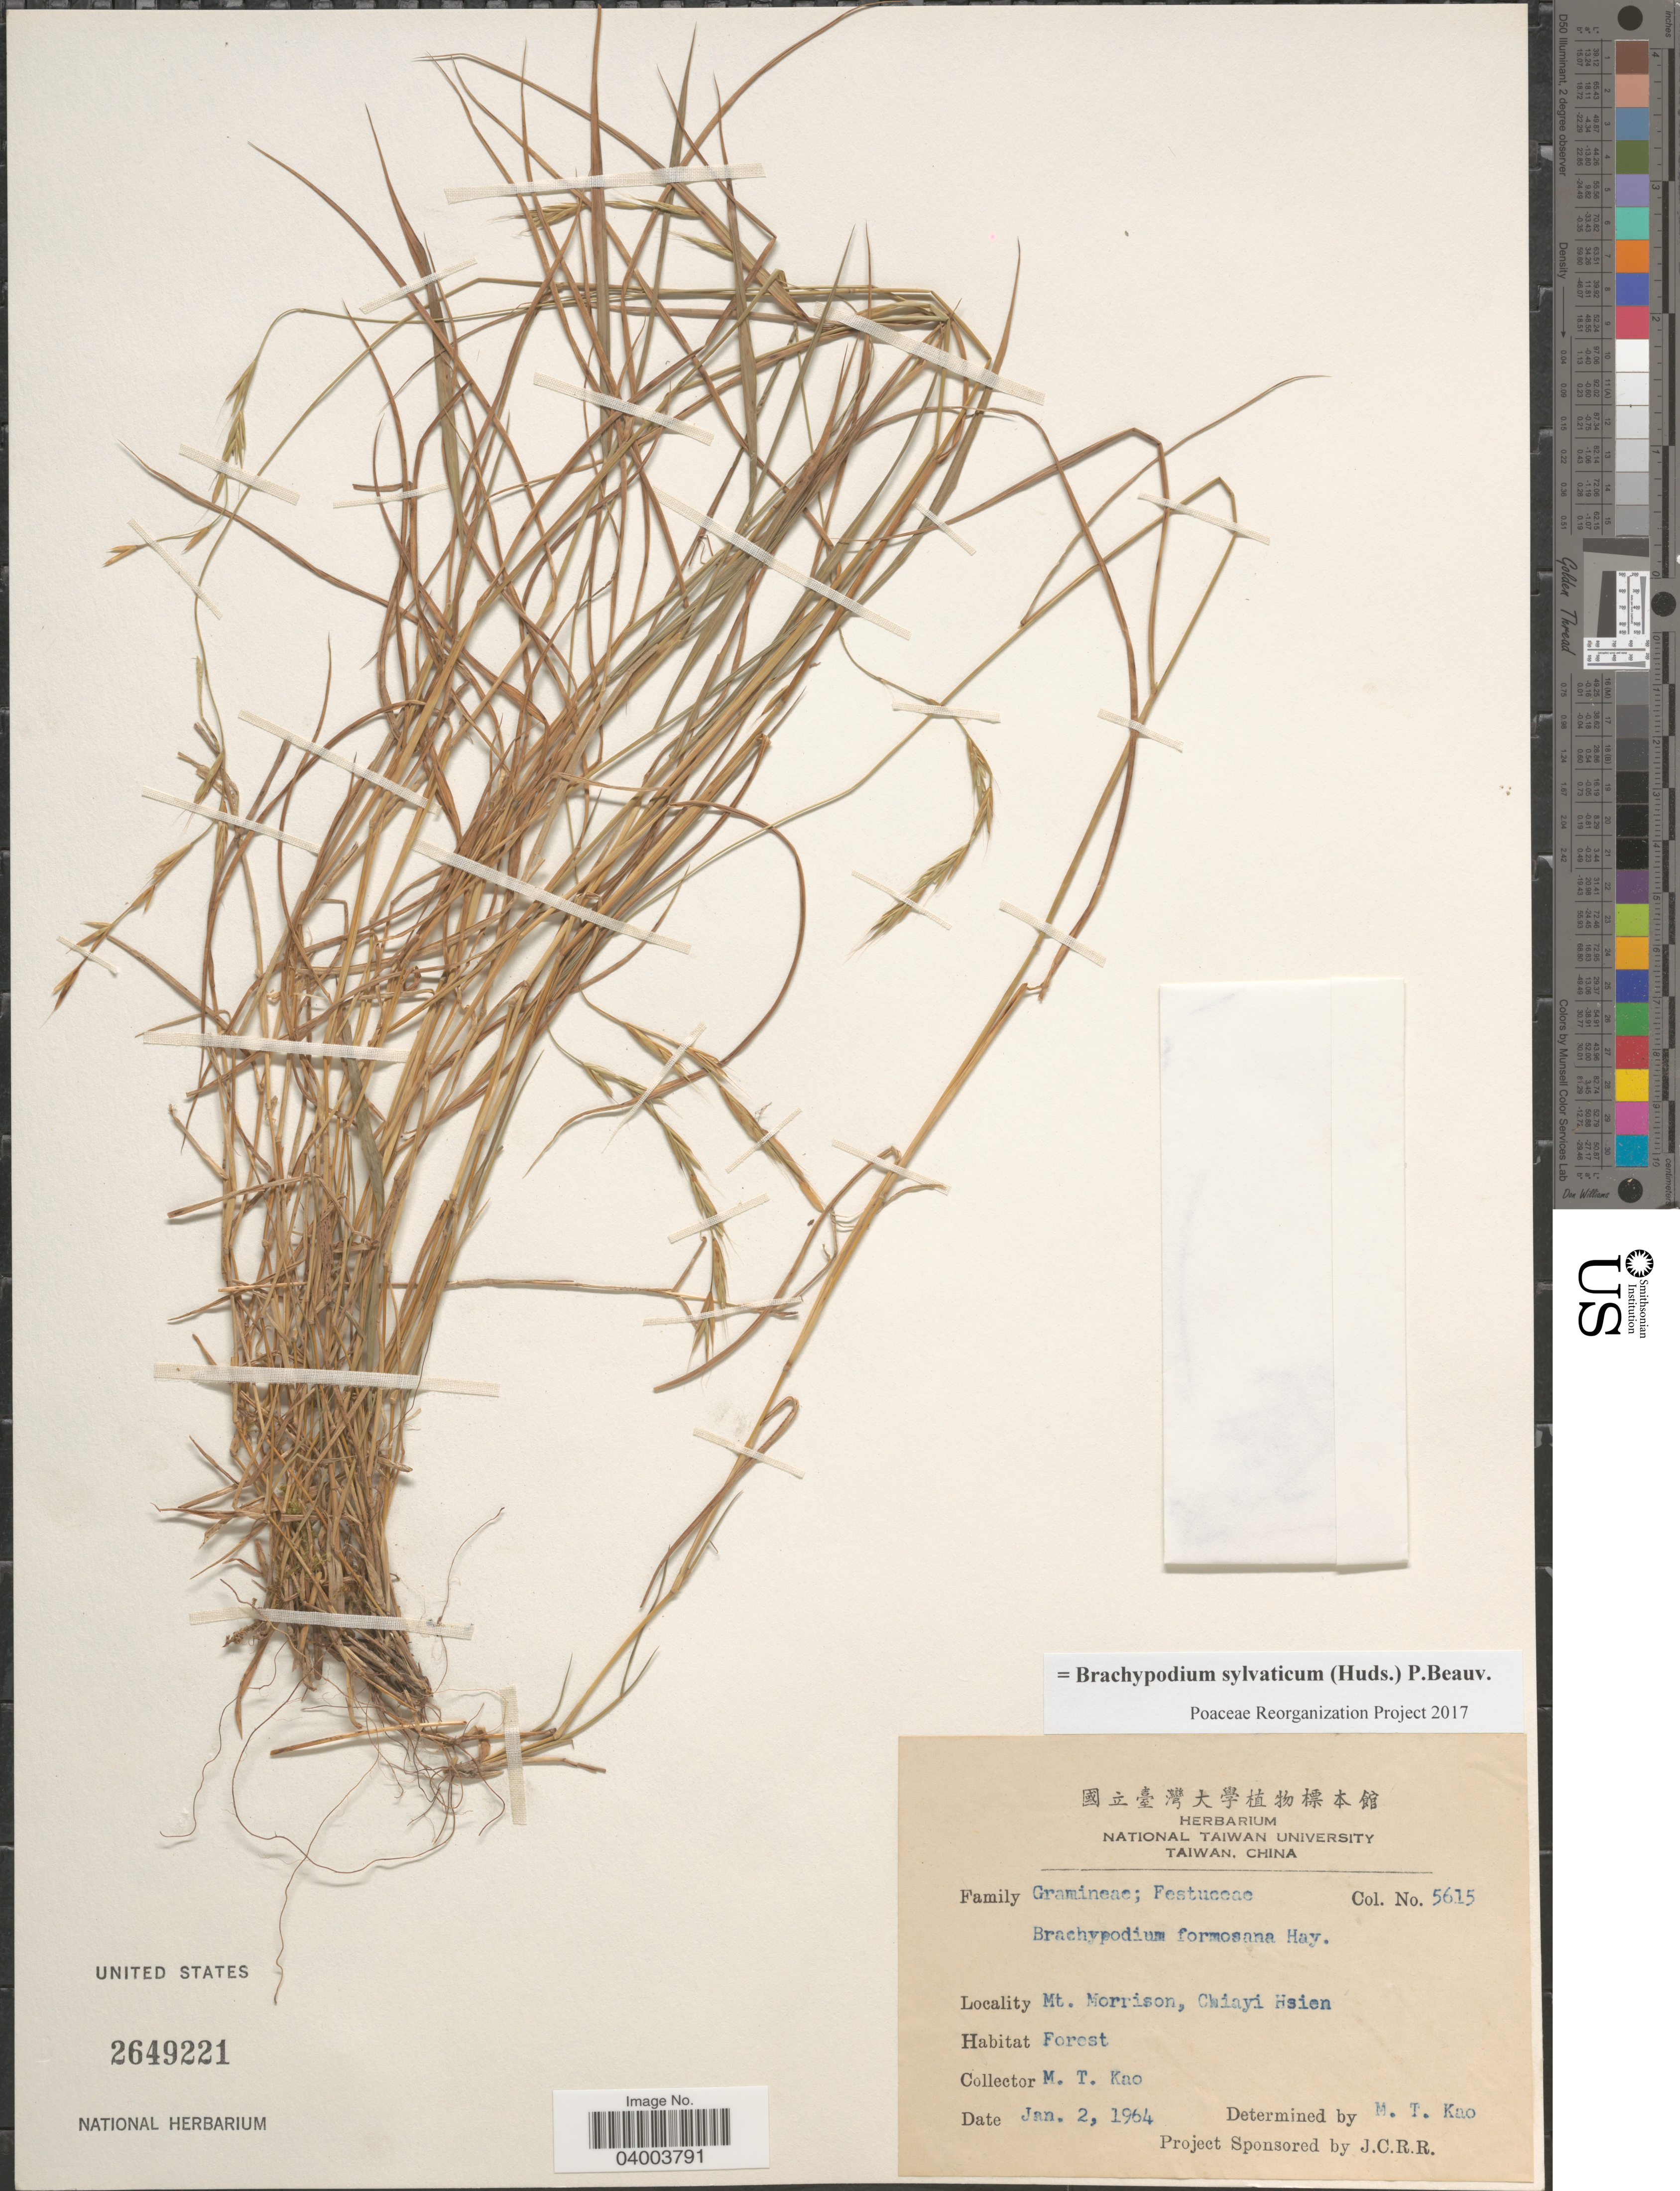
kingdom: Plantae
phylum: Tracheophyta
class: Liliopsida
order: Poales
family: Poaceae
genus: Brachypodium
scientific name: Brachypodium sylvaticum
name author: (Huds.) P. Beauv.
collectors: M. T. Kao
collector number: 5615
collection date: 1964-01-02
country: Taiwan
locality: Mt. Morrison, Chiayi Hsien.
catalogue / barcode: US 2649221